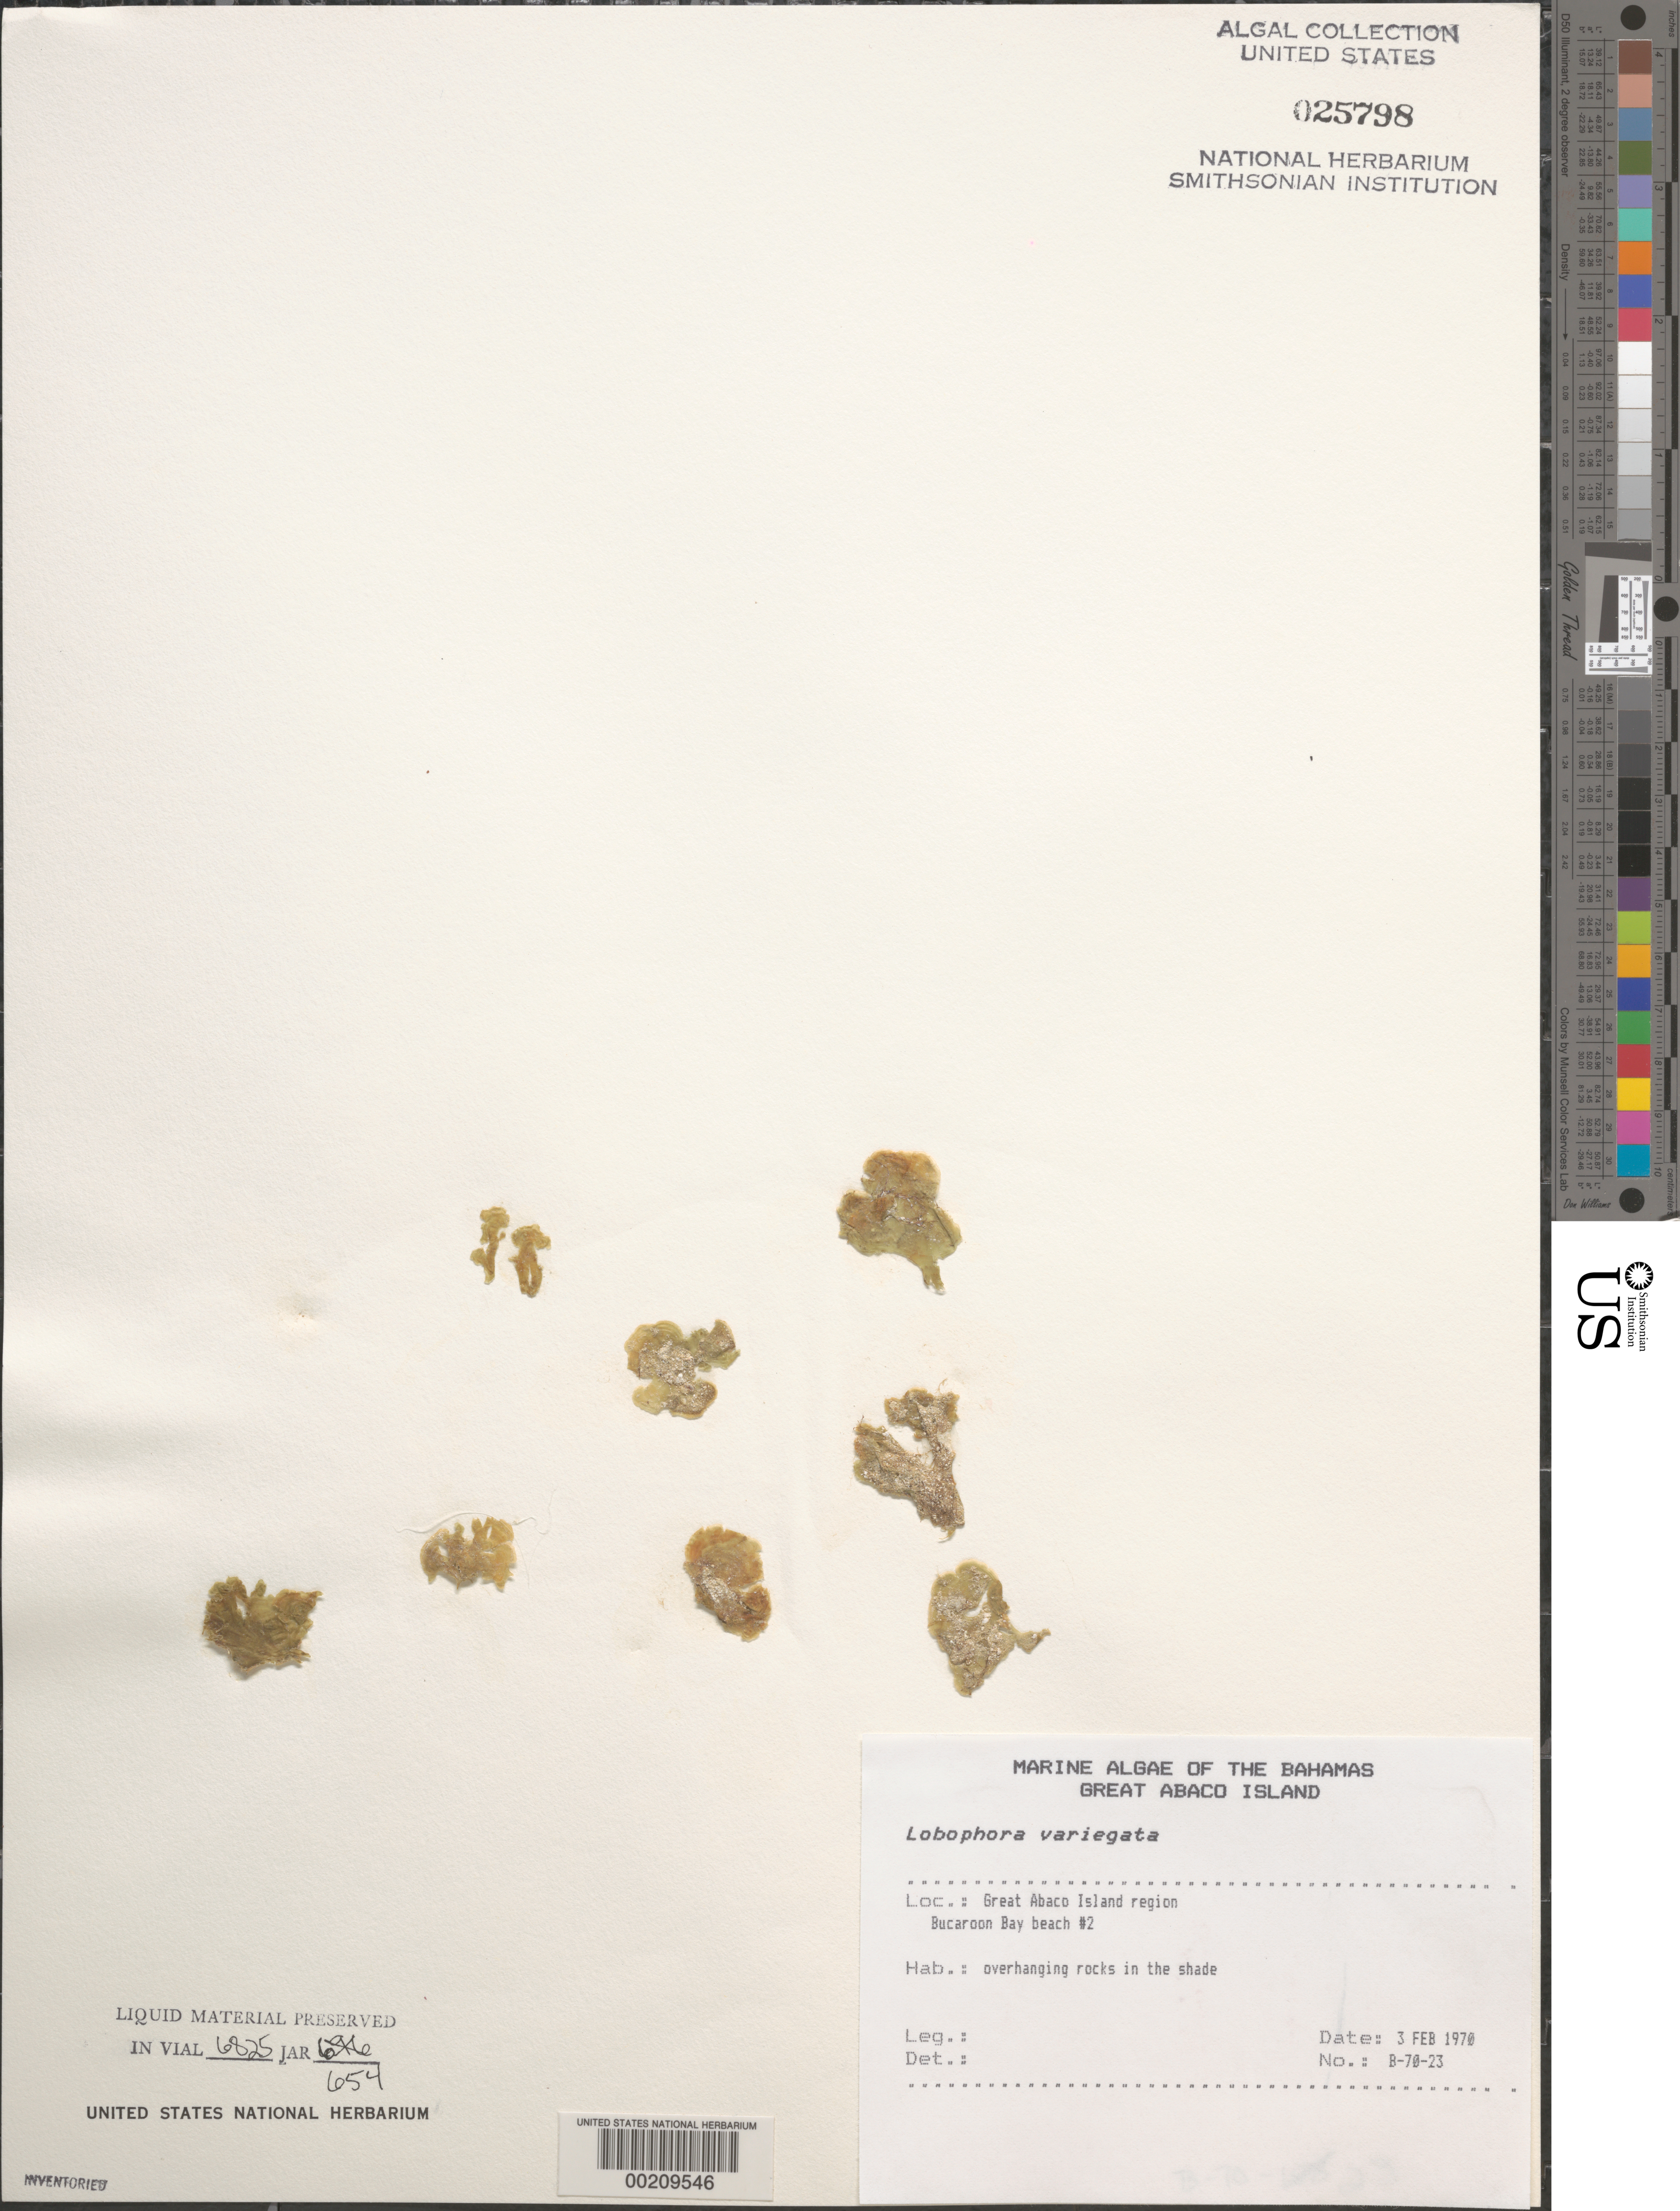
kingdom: Chromista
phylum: Ochrophyta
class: Phaeophyceae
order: Dictyotales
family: Dictyotaceae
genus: Lobophora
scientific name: Lobophora variegata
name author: (J.V.Lamouroux) Womersley & E.C. Oliveira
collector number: B-70-23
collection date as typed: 03 Feb 1970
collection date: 1970-02-03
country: Bahamas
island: Great Abaco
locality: Buckaroon Bay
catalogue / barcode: US 25798